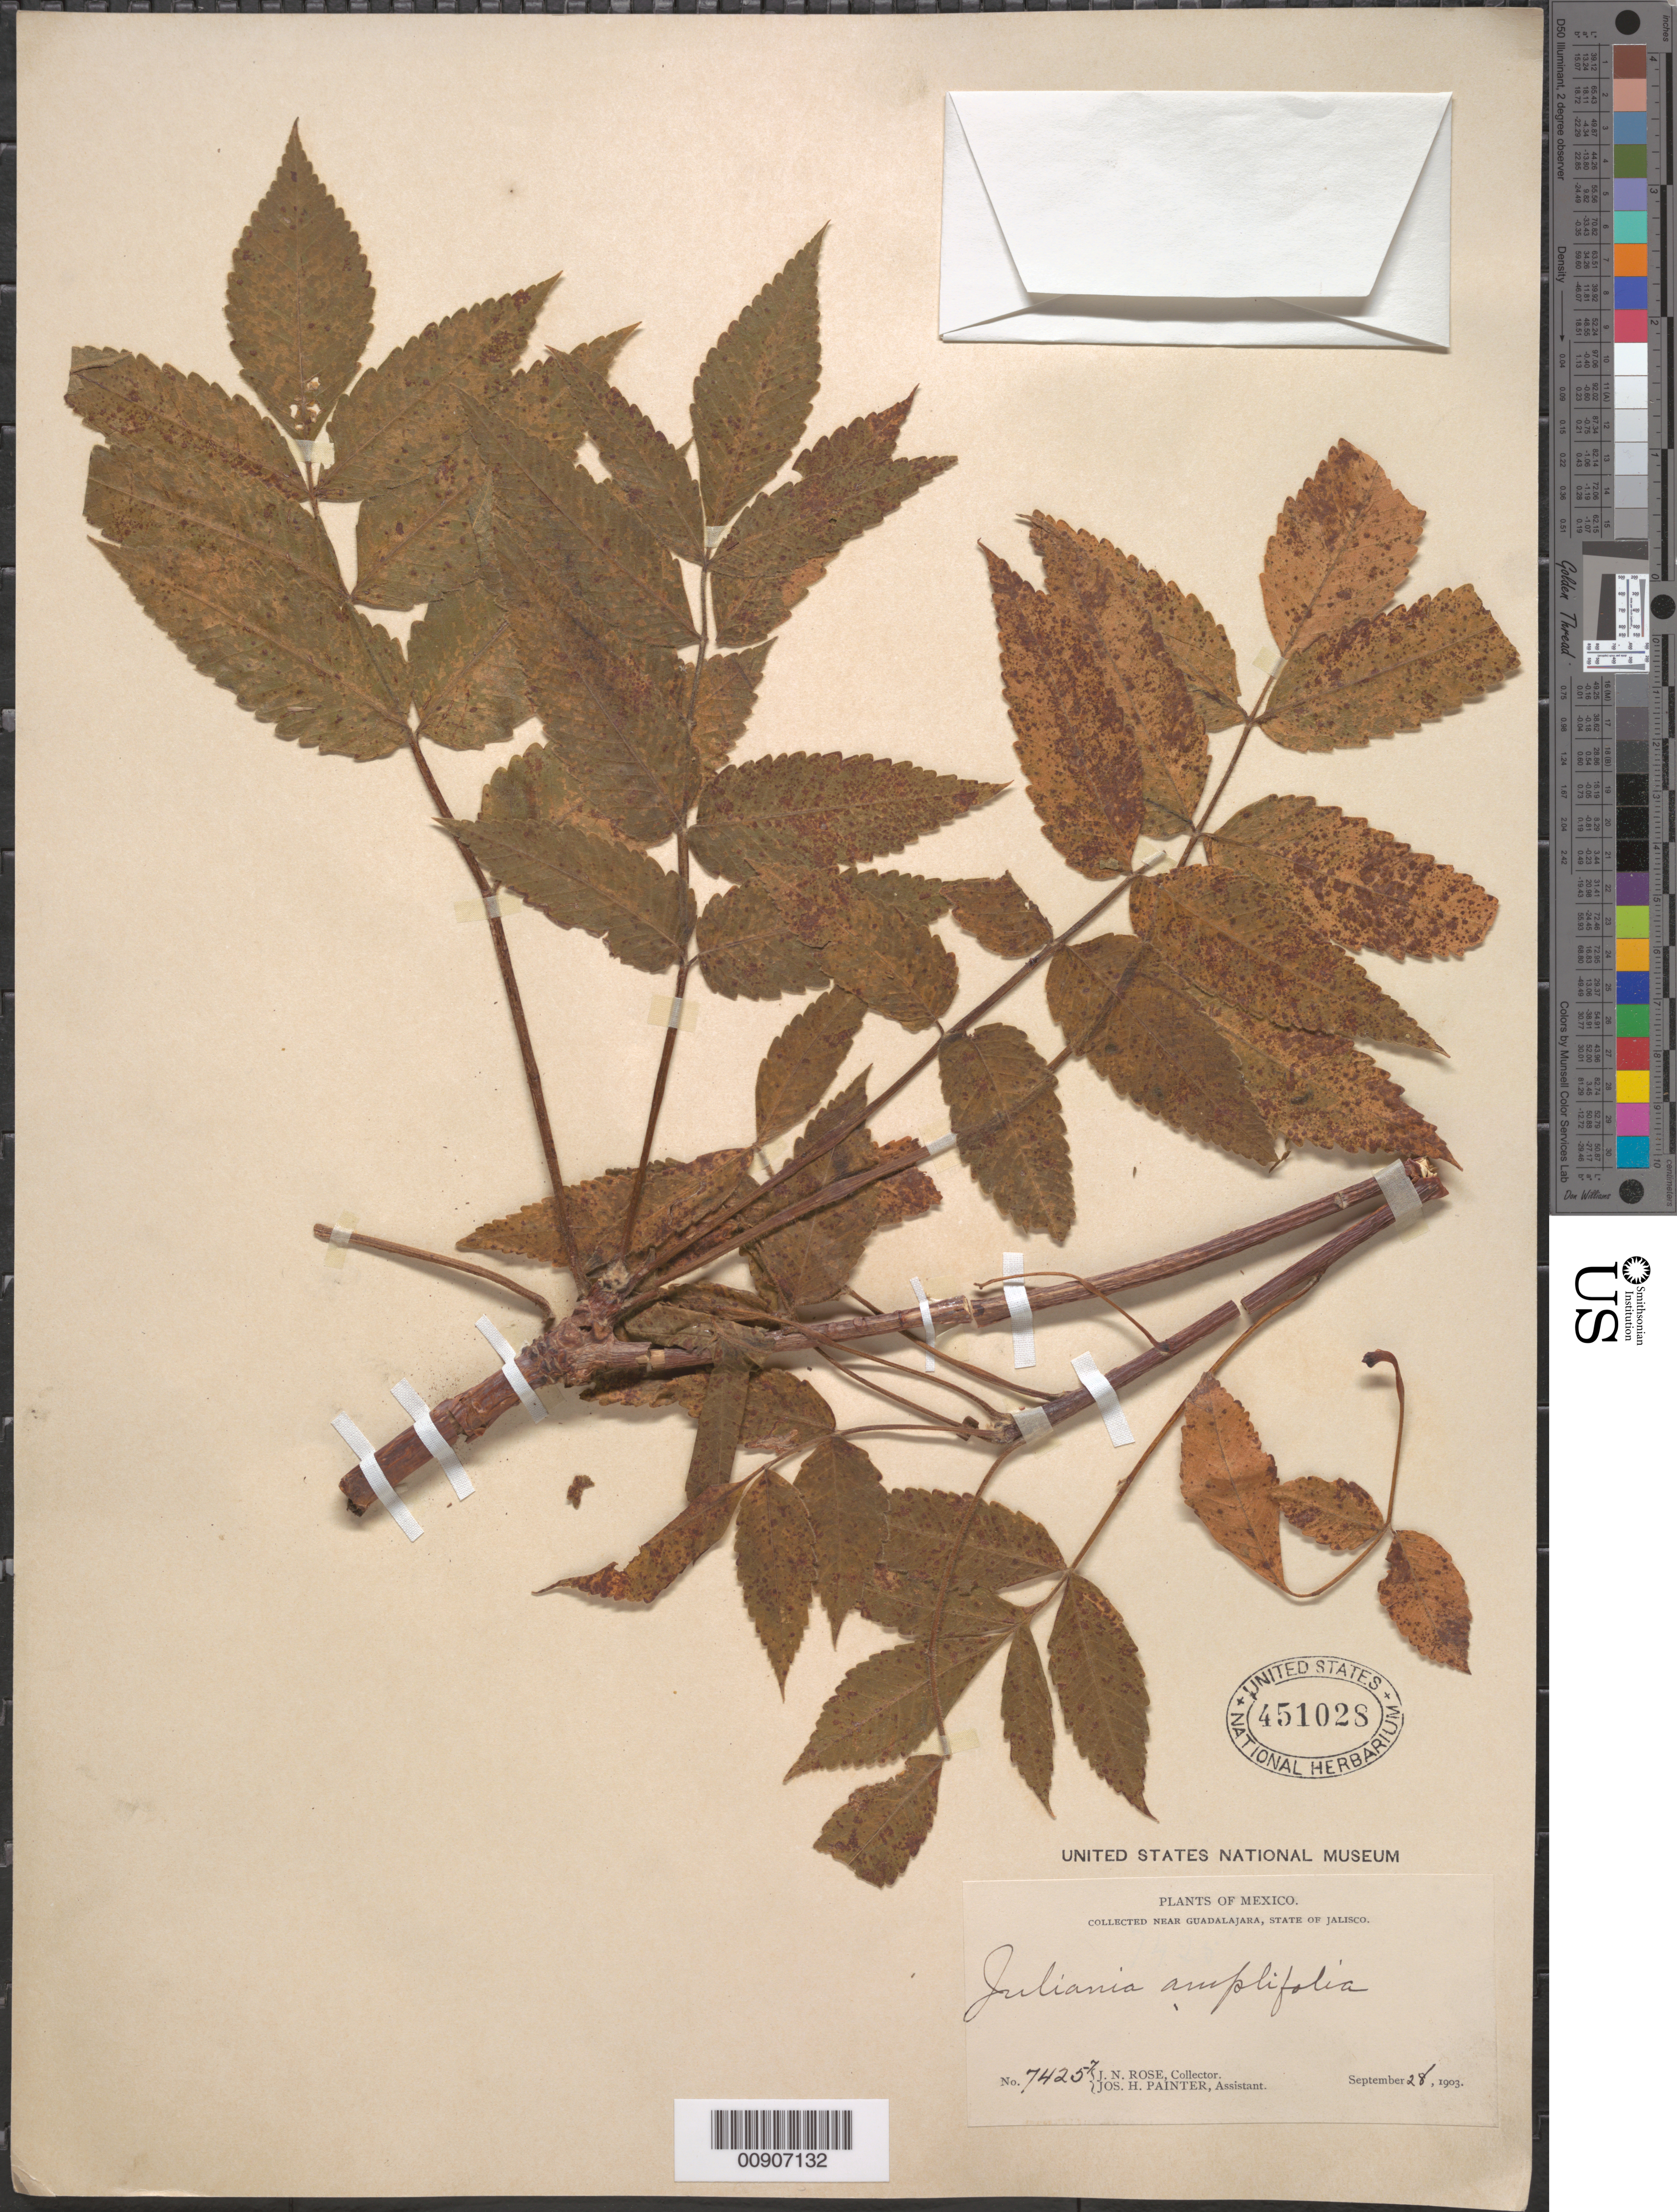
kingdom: Plantae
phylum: Tracheophyta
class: Magnoliopsida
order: Sapindales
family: Anacardiaceae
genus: Amphipterygium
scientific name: Amphipterygium amplifolium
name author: (Hemsl. & Rose) Hemsl. & Rose ex Standl.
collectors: J. N. Rose & J. H. Painter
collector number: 7425 superscript 7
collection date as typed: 28 Sep 1903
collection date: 1903-09-28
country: Mexico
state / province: Jalisco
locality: Near Guadalajara, State of Jalisco.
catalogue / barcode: US 451028